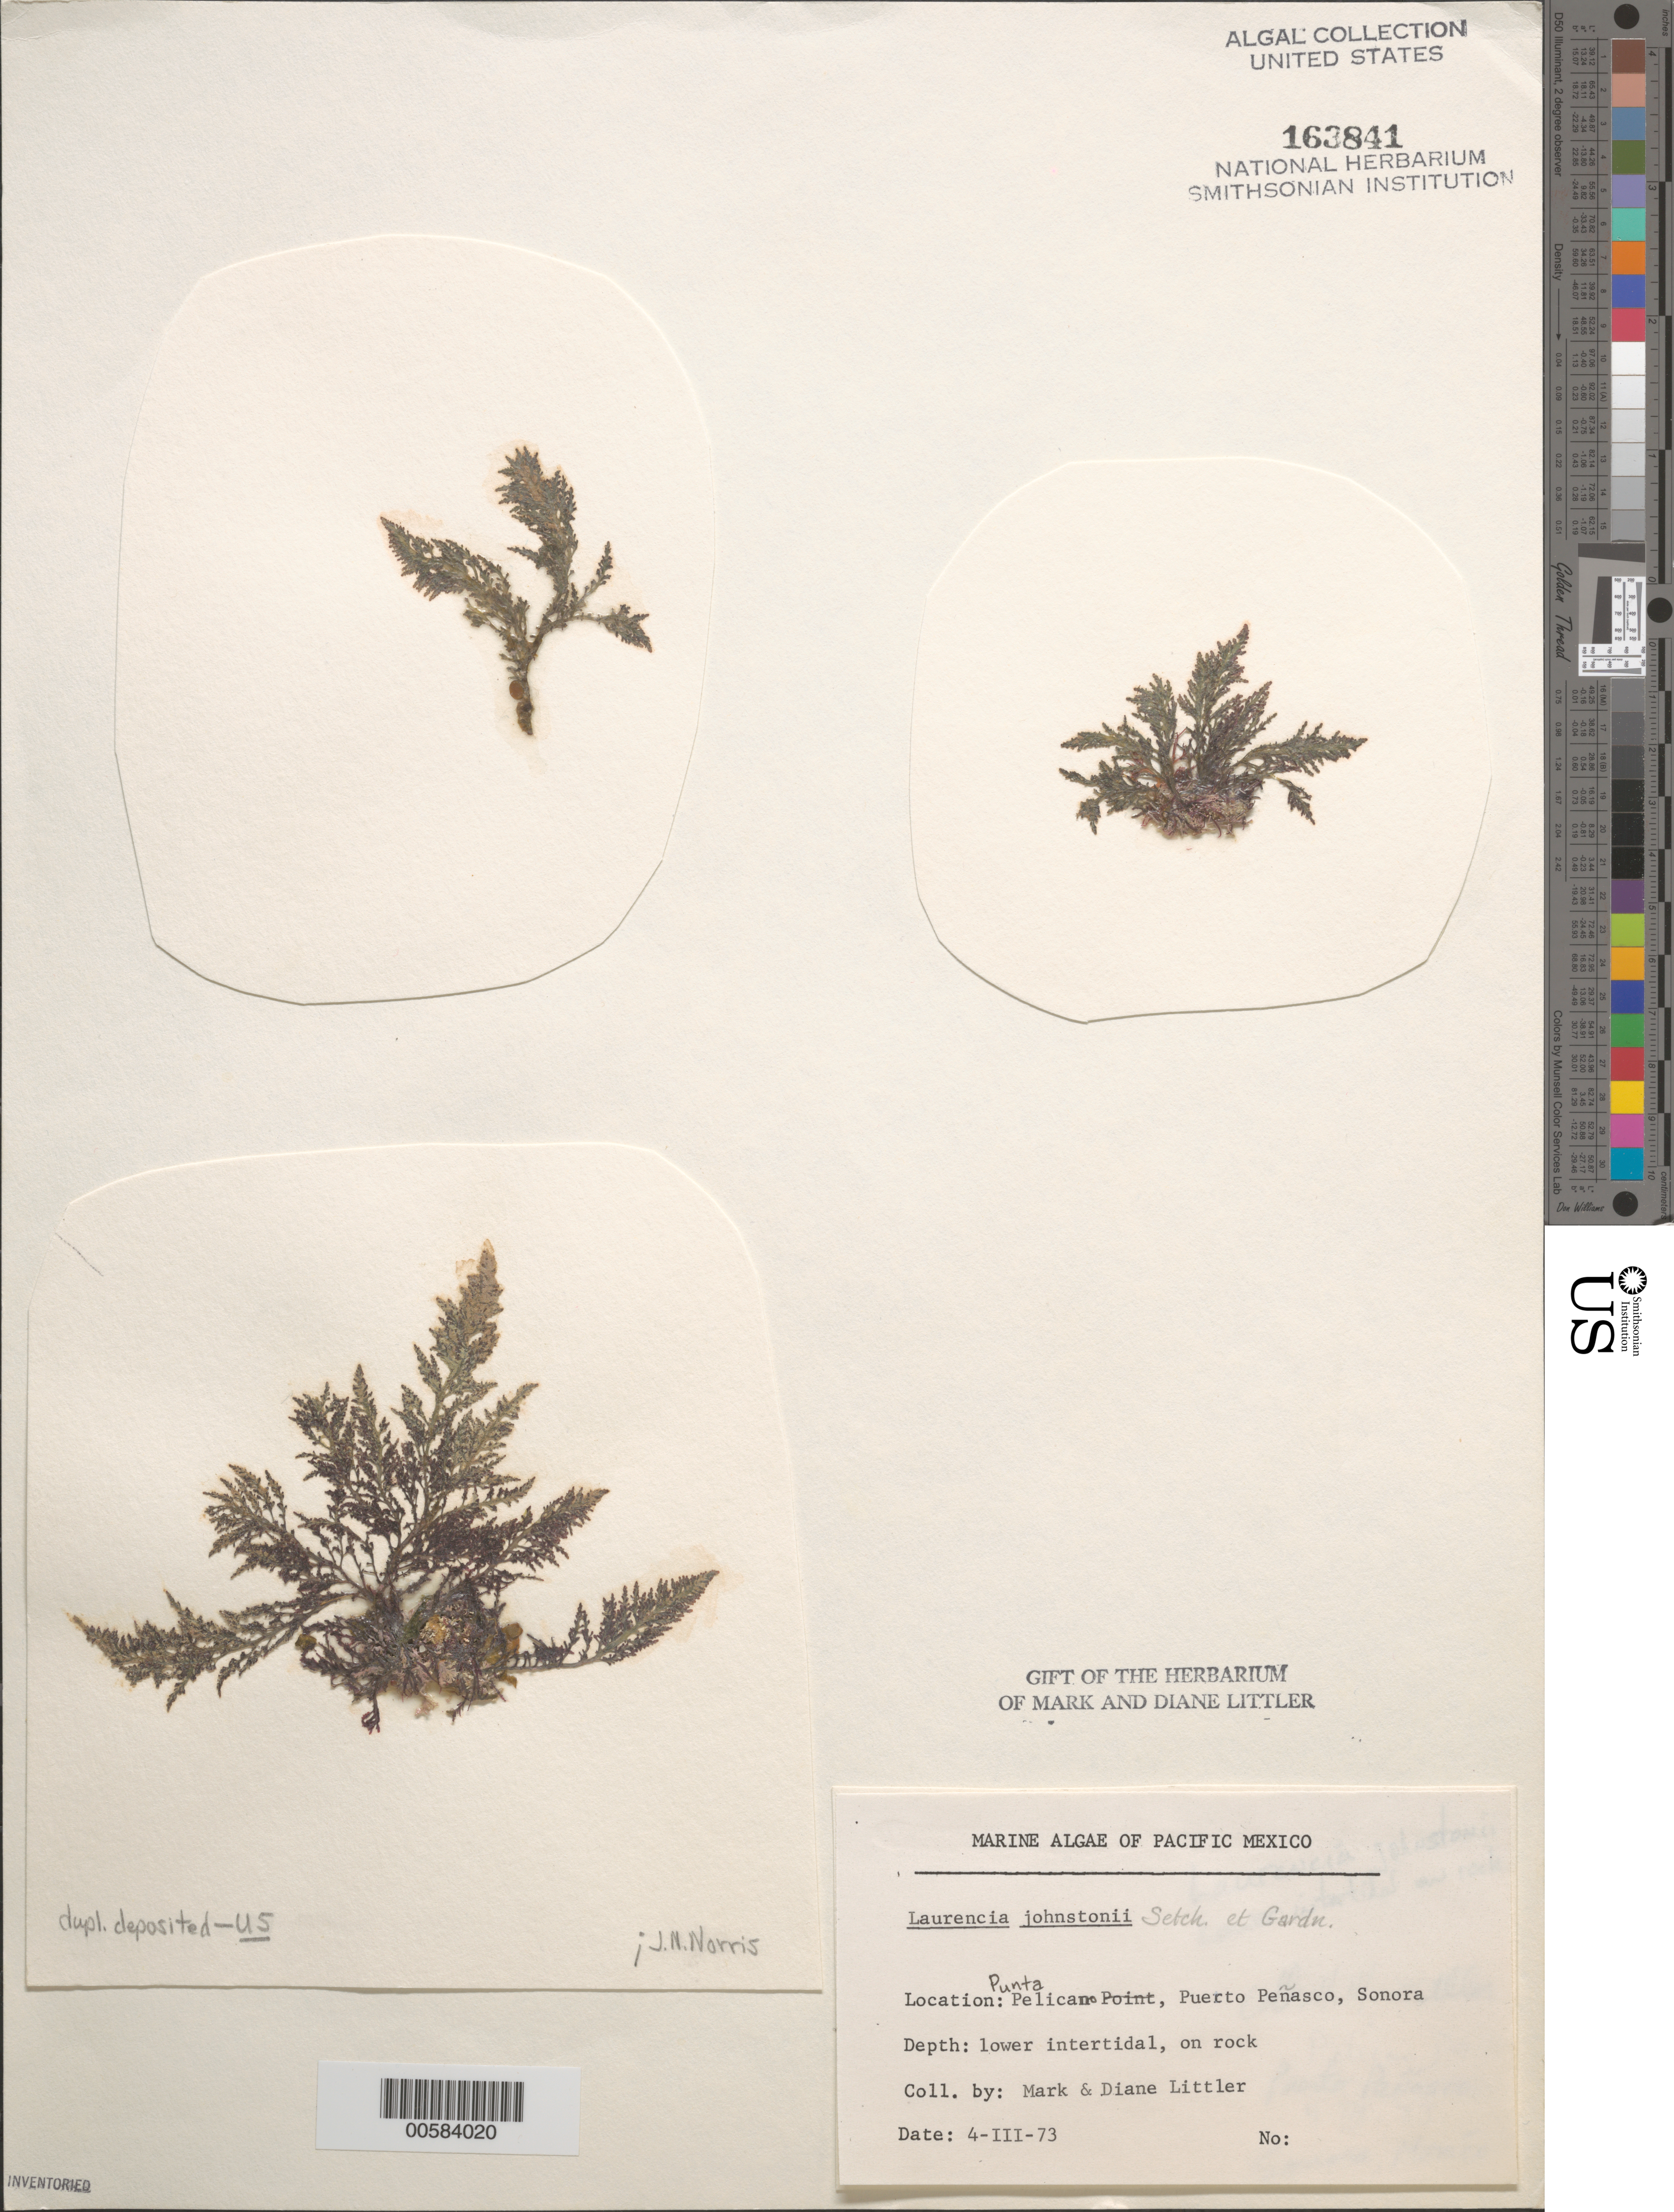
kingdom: Plantae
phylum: Rhodophyta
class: Florideophyceae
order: Ceramiales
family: Rhodomelaceae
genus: Laurencia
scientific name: Laurencia johnstonii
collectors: M. M. Littler & D. S. Littler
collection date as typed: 04 Mar 1973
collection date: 1973-03-04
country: Mexico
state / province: Sonora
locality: Punta Pelicano, Puerto Penasco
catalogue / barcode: US 163841